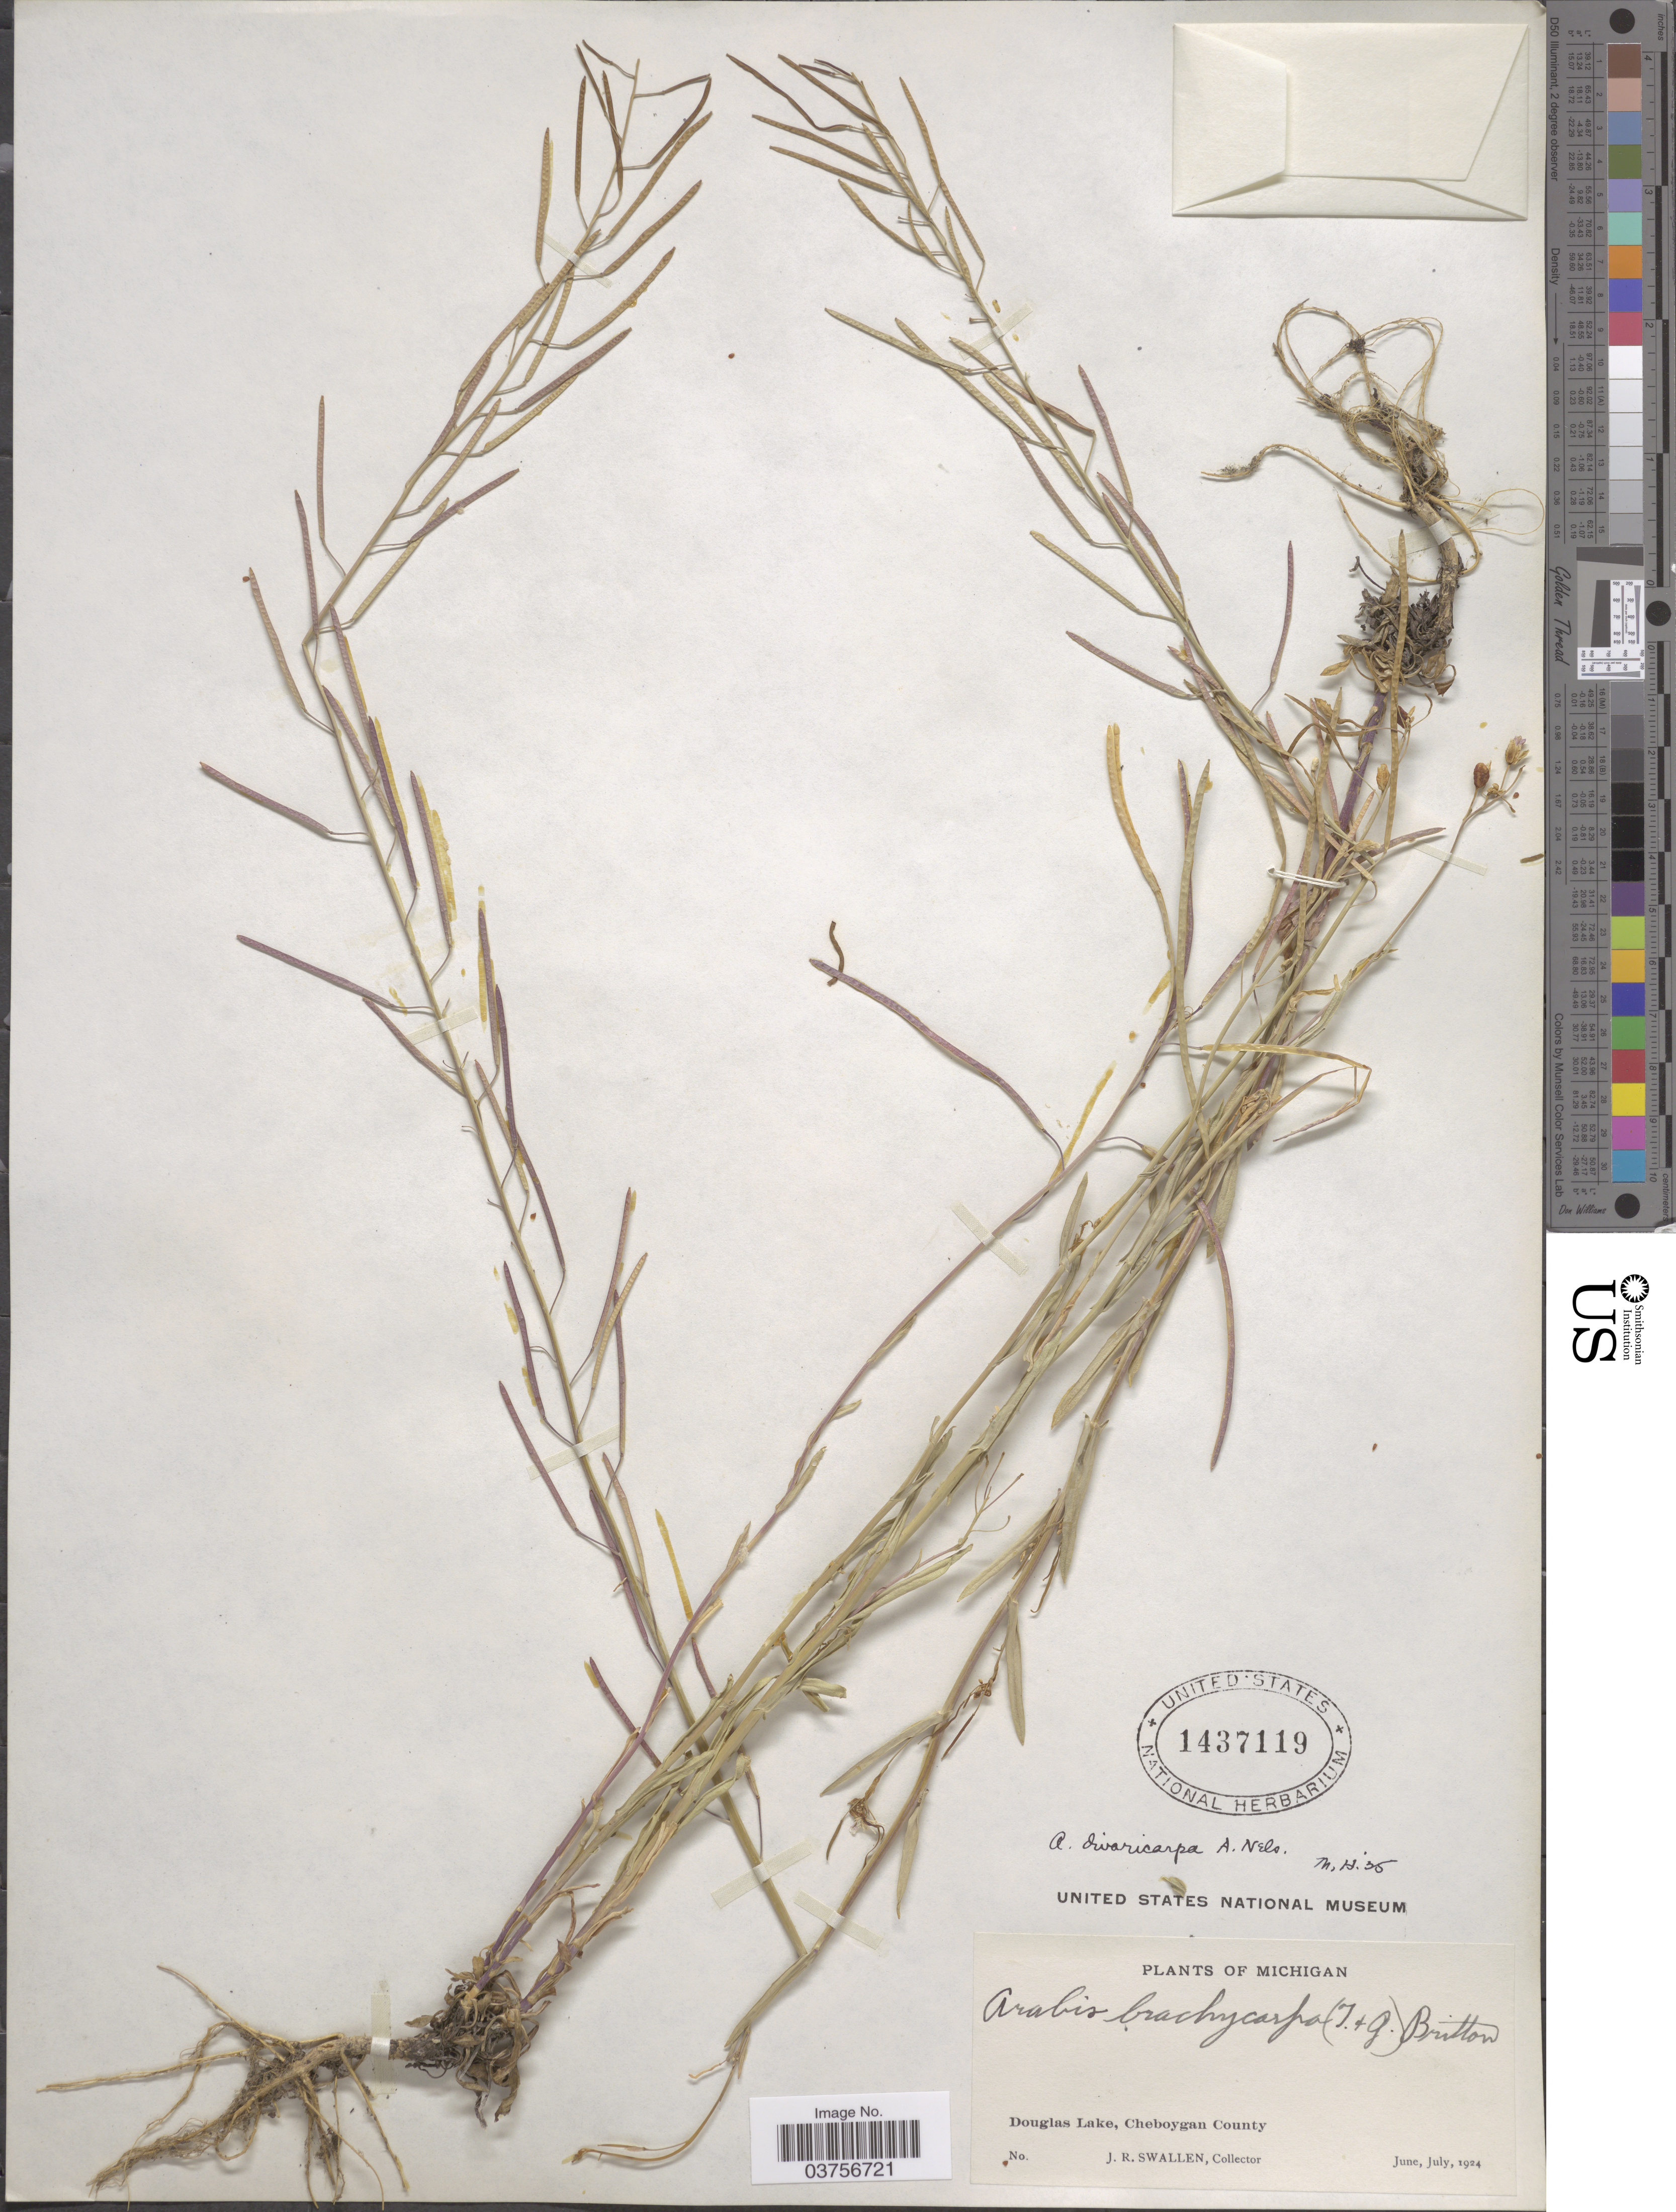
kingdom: Plantae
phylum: Tracheophyta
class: Magnoliopsida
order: Brassicales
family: Brassicaceae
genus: Arabis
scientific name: Arabis divaricarpa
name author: A. Nelson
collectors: J. R. Swallen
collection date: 1924-06/1924-07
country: United States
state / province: Michigan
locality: Douglas Lake, Cheboygan County.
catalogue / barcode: US 1437119